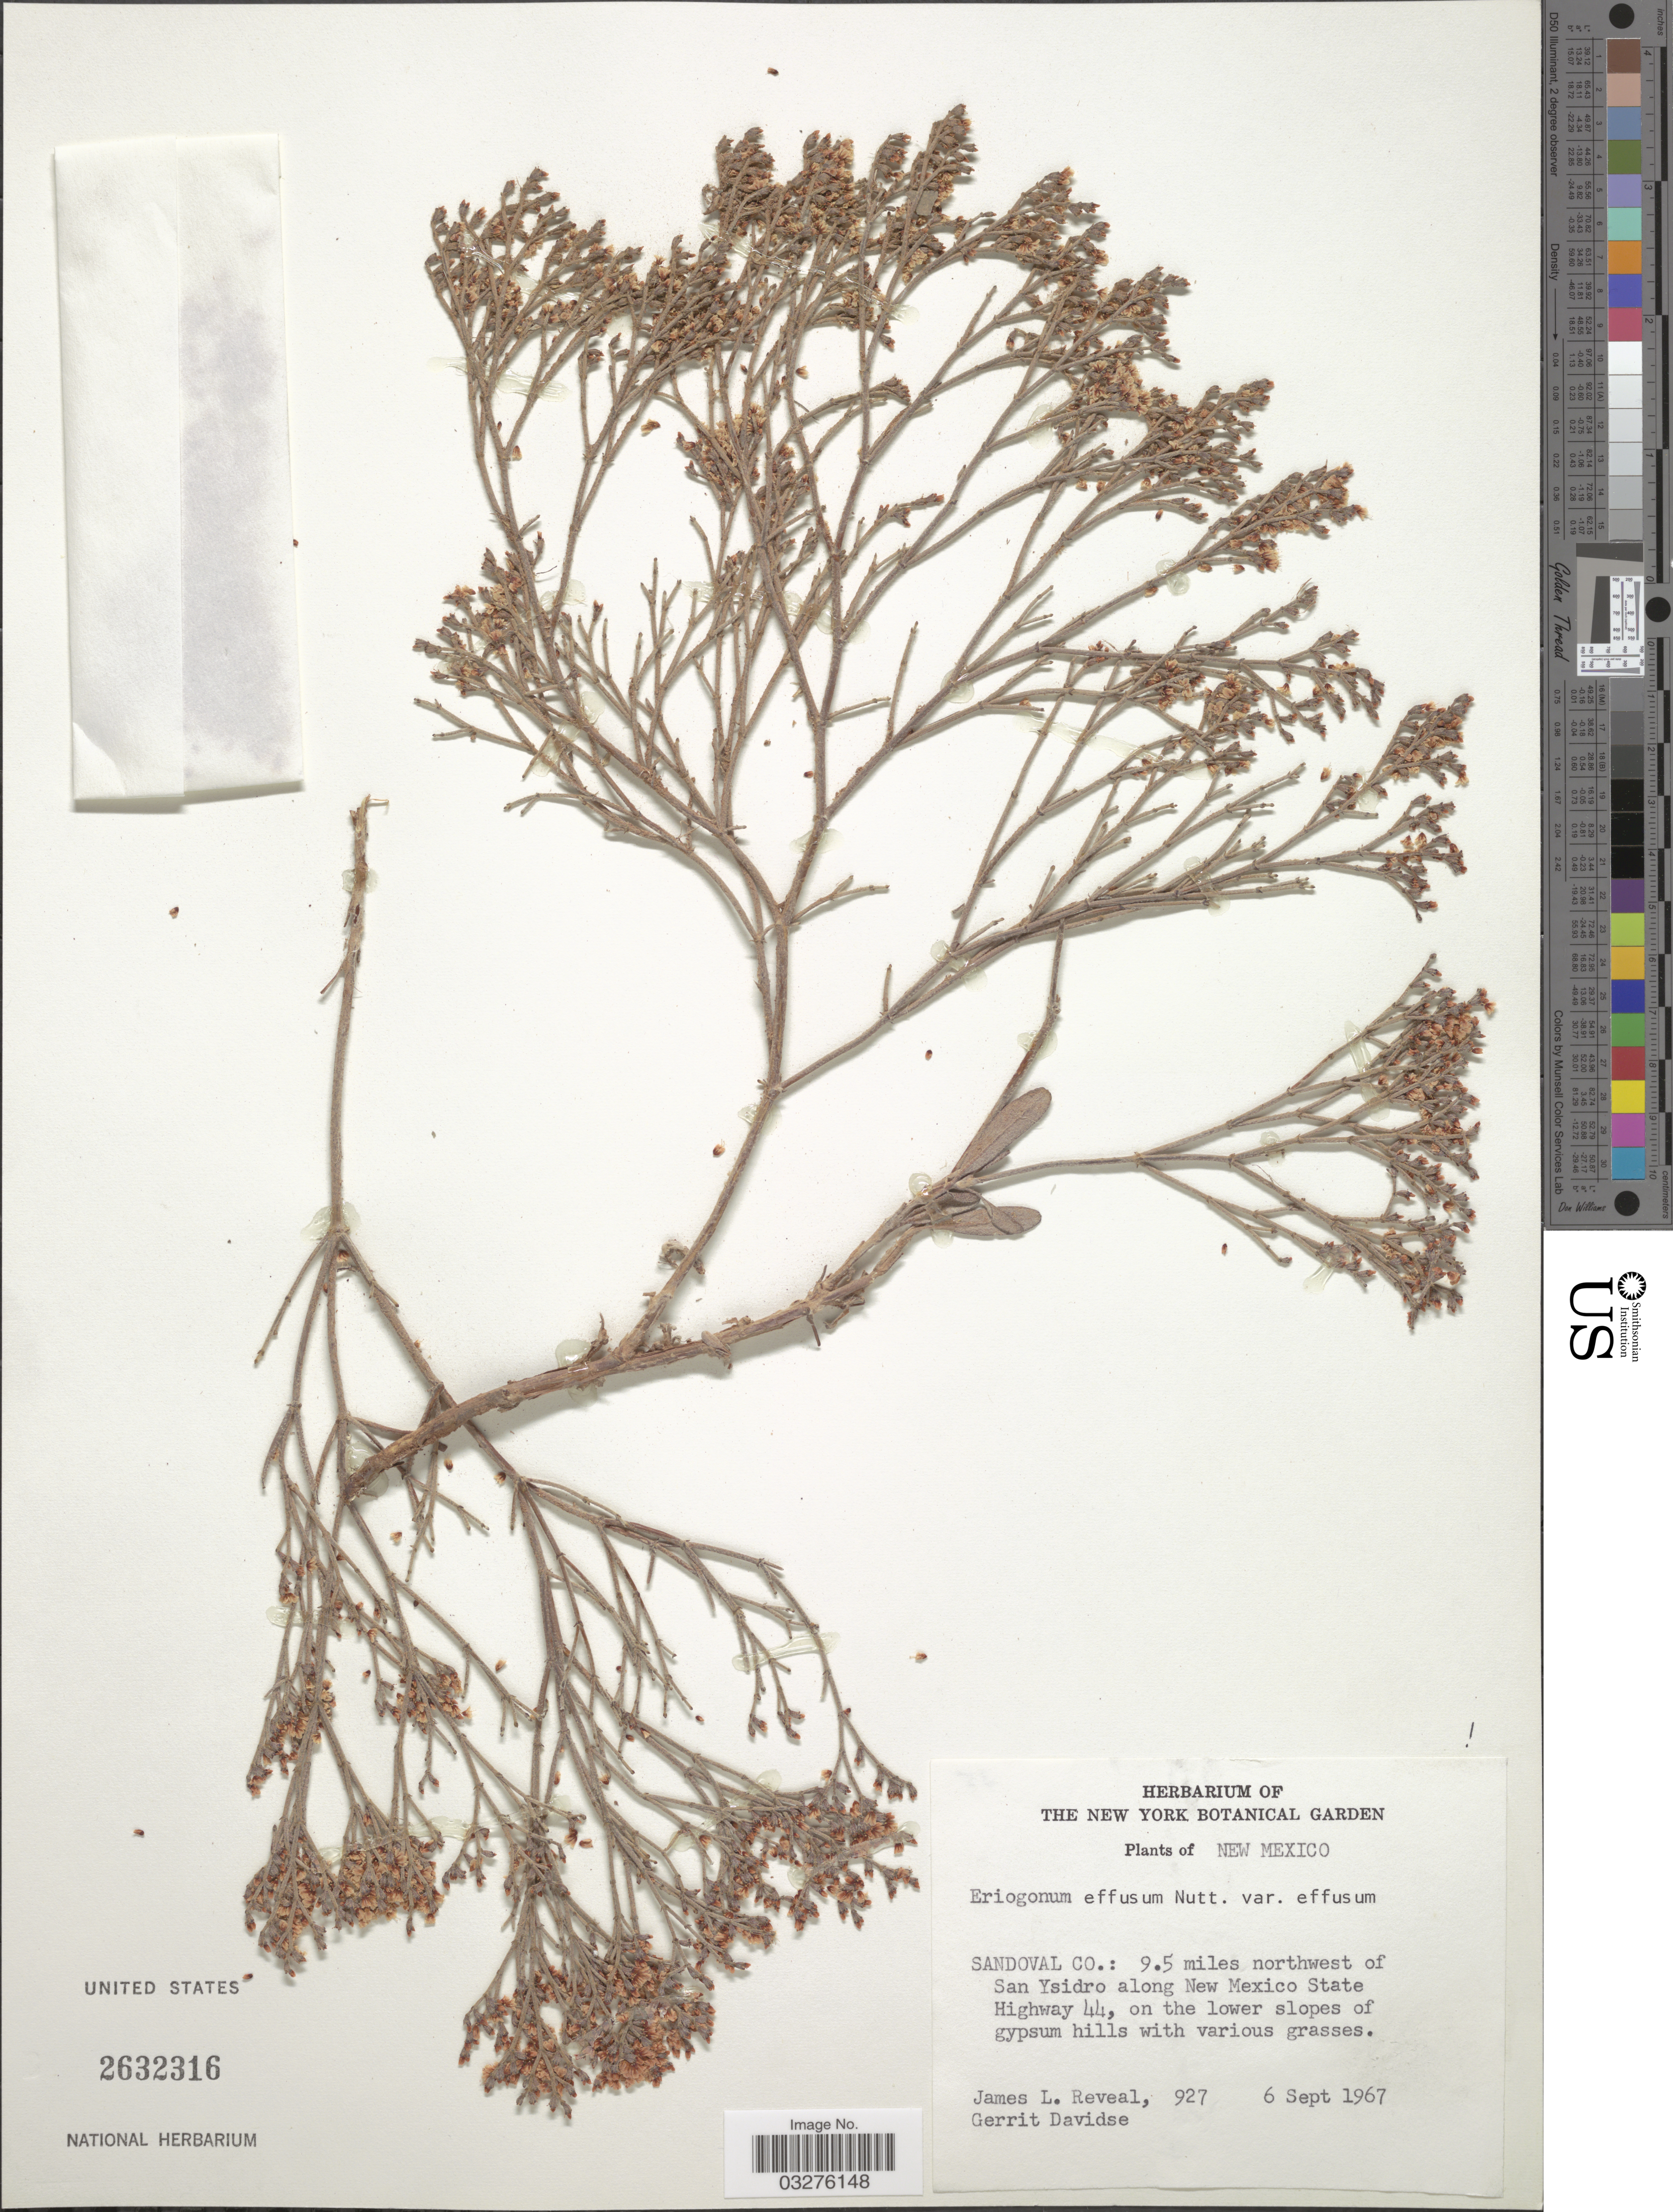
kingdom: Plantae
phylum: Tracheophyta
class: Magnoliopsida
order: Caryophyllales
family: Polygonaceae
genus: Eriogonum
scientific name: Eriogonum effusum var. effusum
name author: Nutt.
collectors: J. L. Reveal & G. Davidse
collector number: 927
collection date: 1967-09-06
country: United States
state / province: New Mexico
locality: Sandoval Co.: 9.5 miles northwest of San Ysidro along New Mexico State Highway 44.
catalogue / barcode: US 2632316